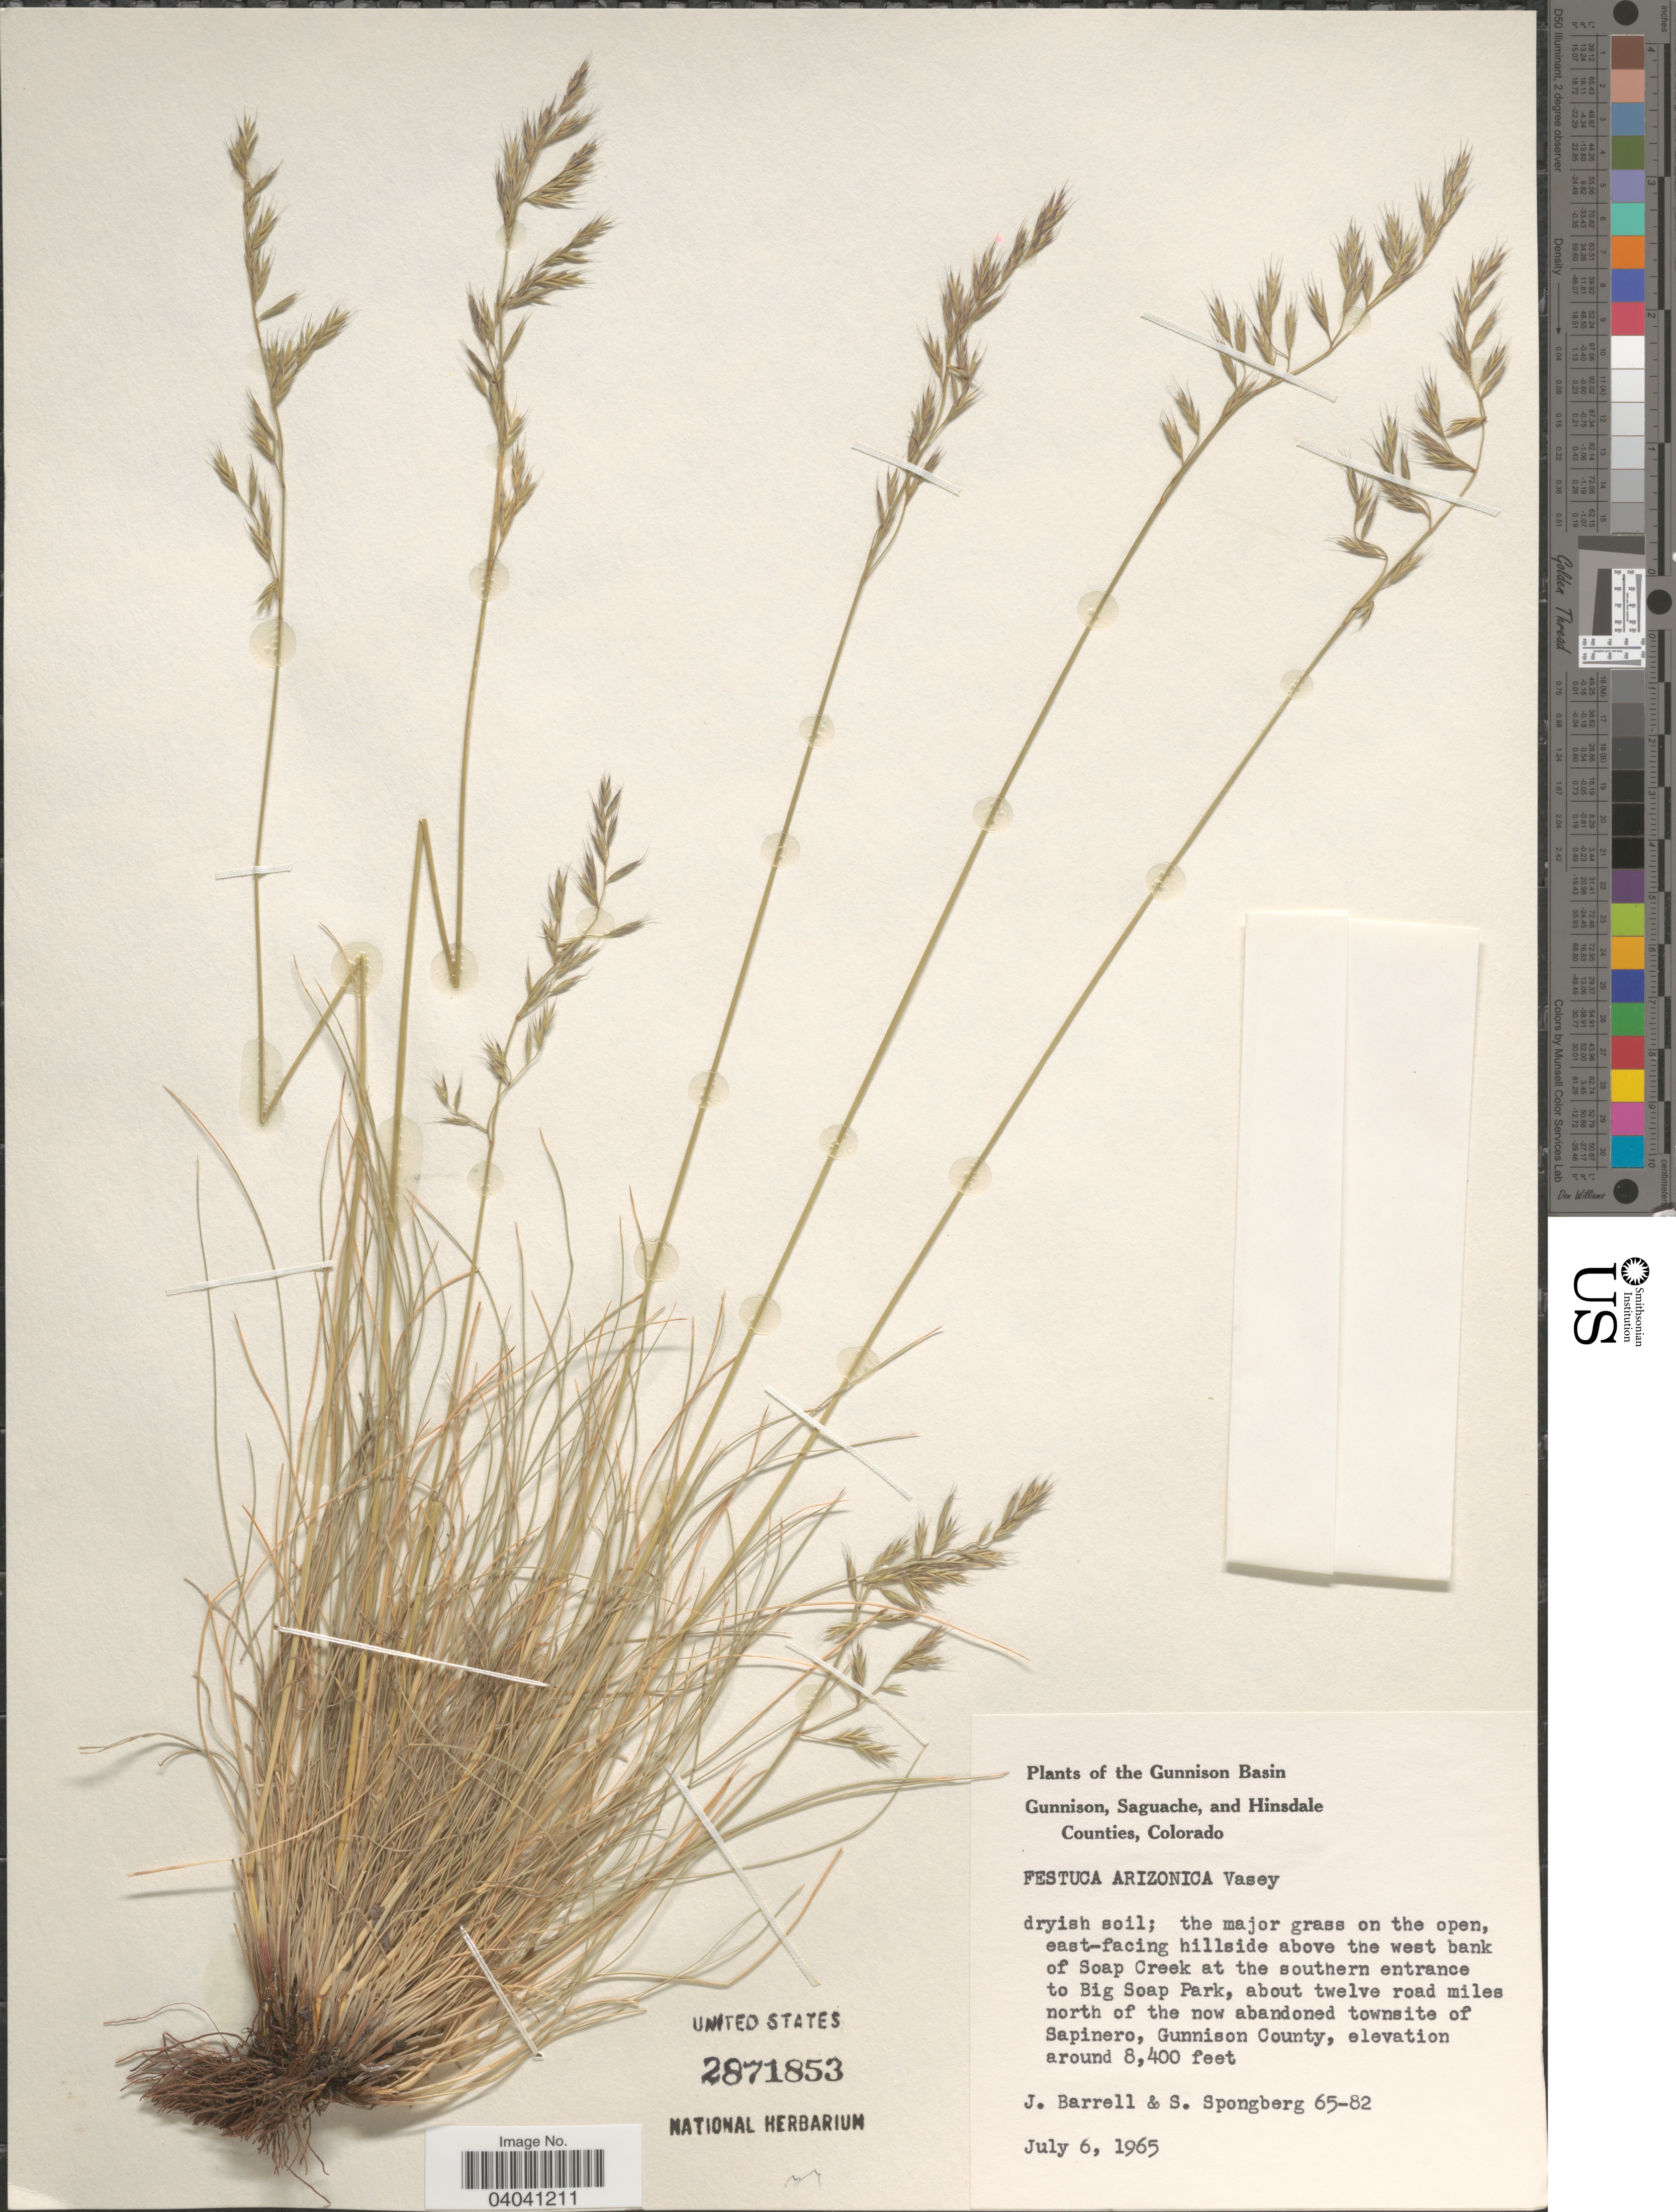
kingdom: Plantae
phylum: Tracheophyta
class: Liliopsida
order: Poales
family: Poaceae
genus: Festuca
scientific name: Festuca arizonica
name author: Vasey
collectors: J. Barrell & S. A.Spongberg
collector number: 65-82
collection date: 1965-07-06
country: United States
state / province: Colorado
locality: Gunnison County. East-facing hillside above the west bank of Soap Creek at the southern entrance to Big Soap park, about twelve road miles north of the now abandoned townsite of Sapinero, Gunnison County.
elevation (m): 2560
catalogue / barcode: US 2871853